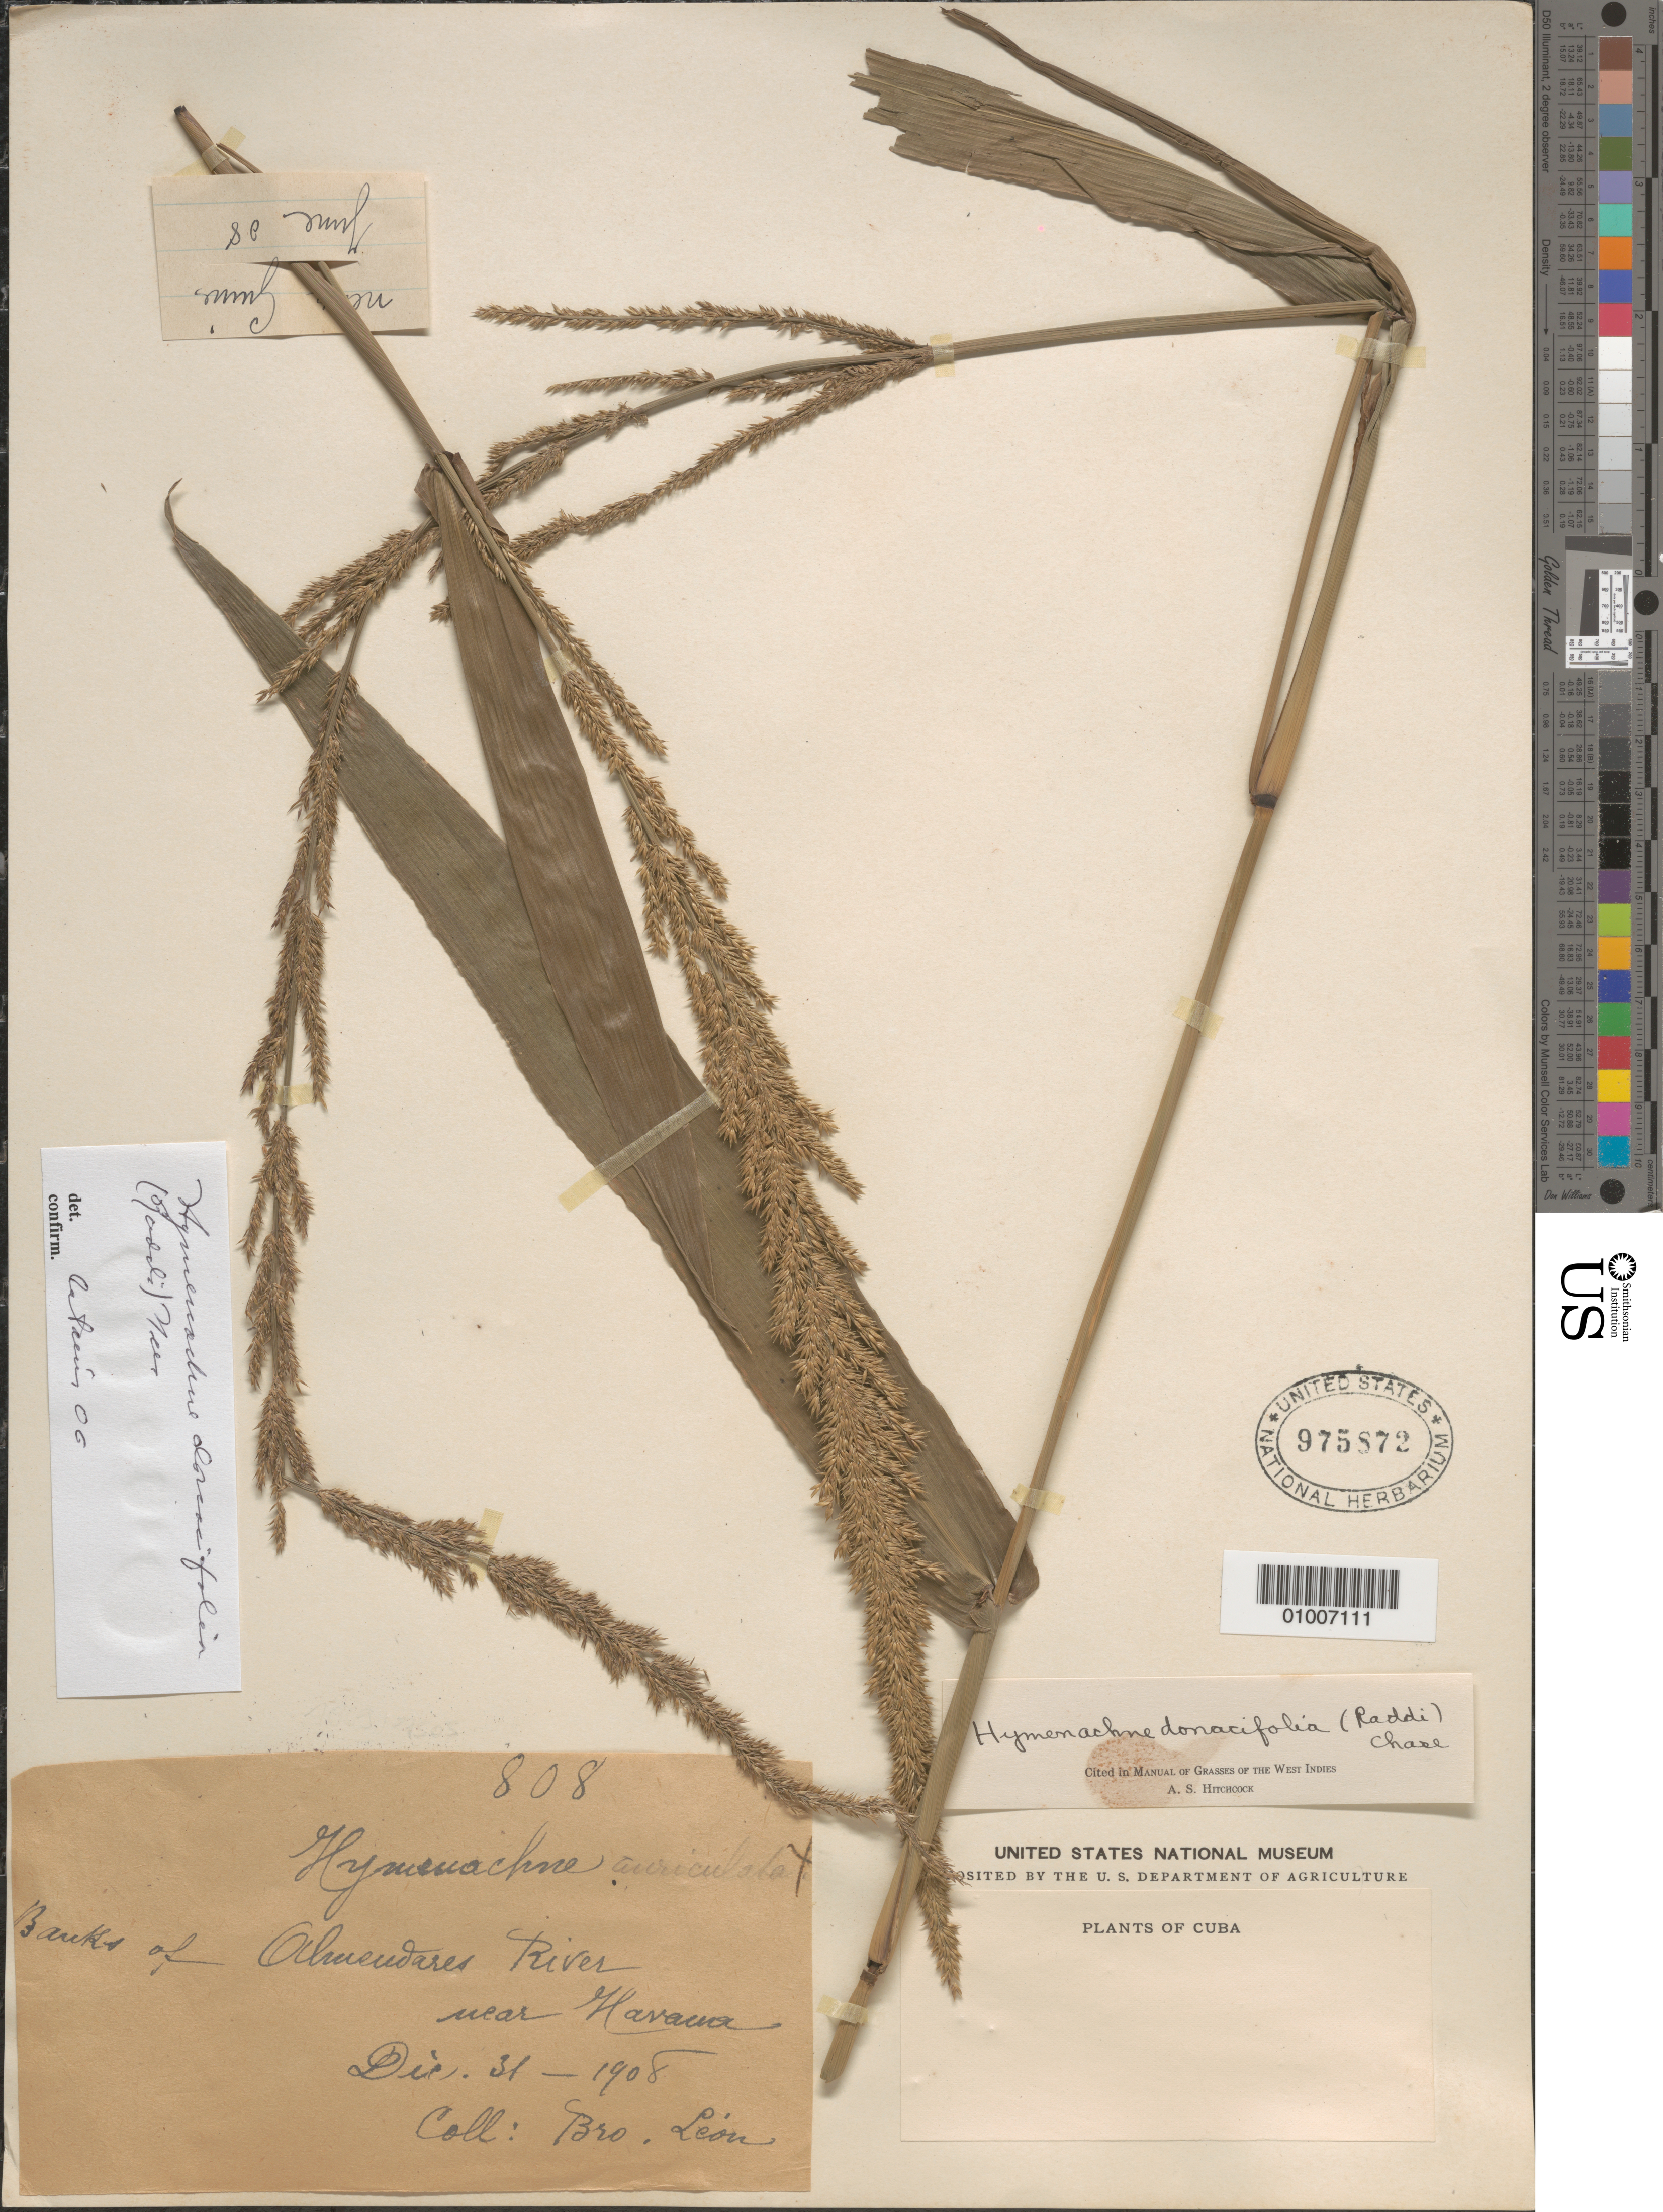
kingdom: Plantae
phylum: Tracheophyta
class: Liliopsida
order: Poales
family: Poaceae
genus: Hymenachne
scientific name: Hymenachne donacifolia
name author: (Raddi) Chase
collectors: Bro. León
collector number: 808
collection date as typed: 31 Dec 1908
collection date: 1908-12-31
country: Cuba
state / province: La Habana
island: Cuba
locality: La Habana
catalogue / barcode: US 975872